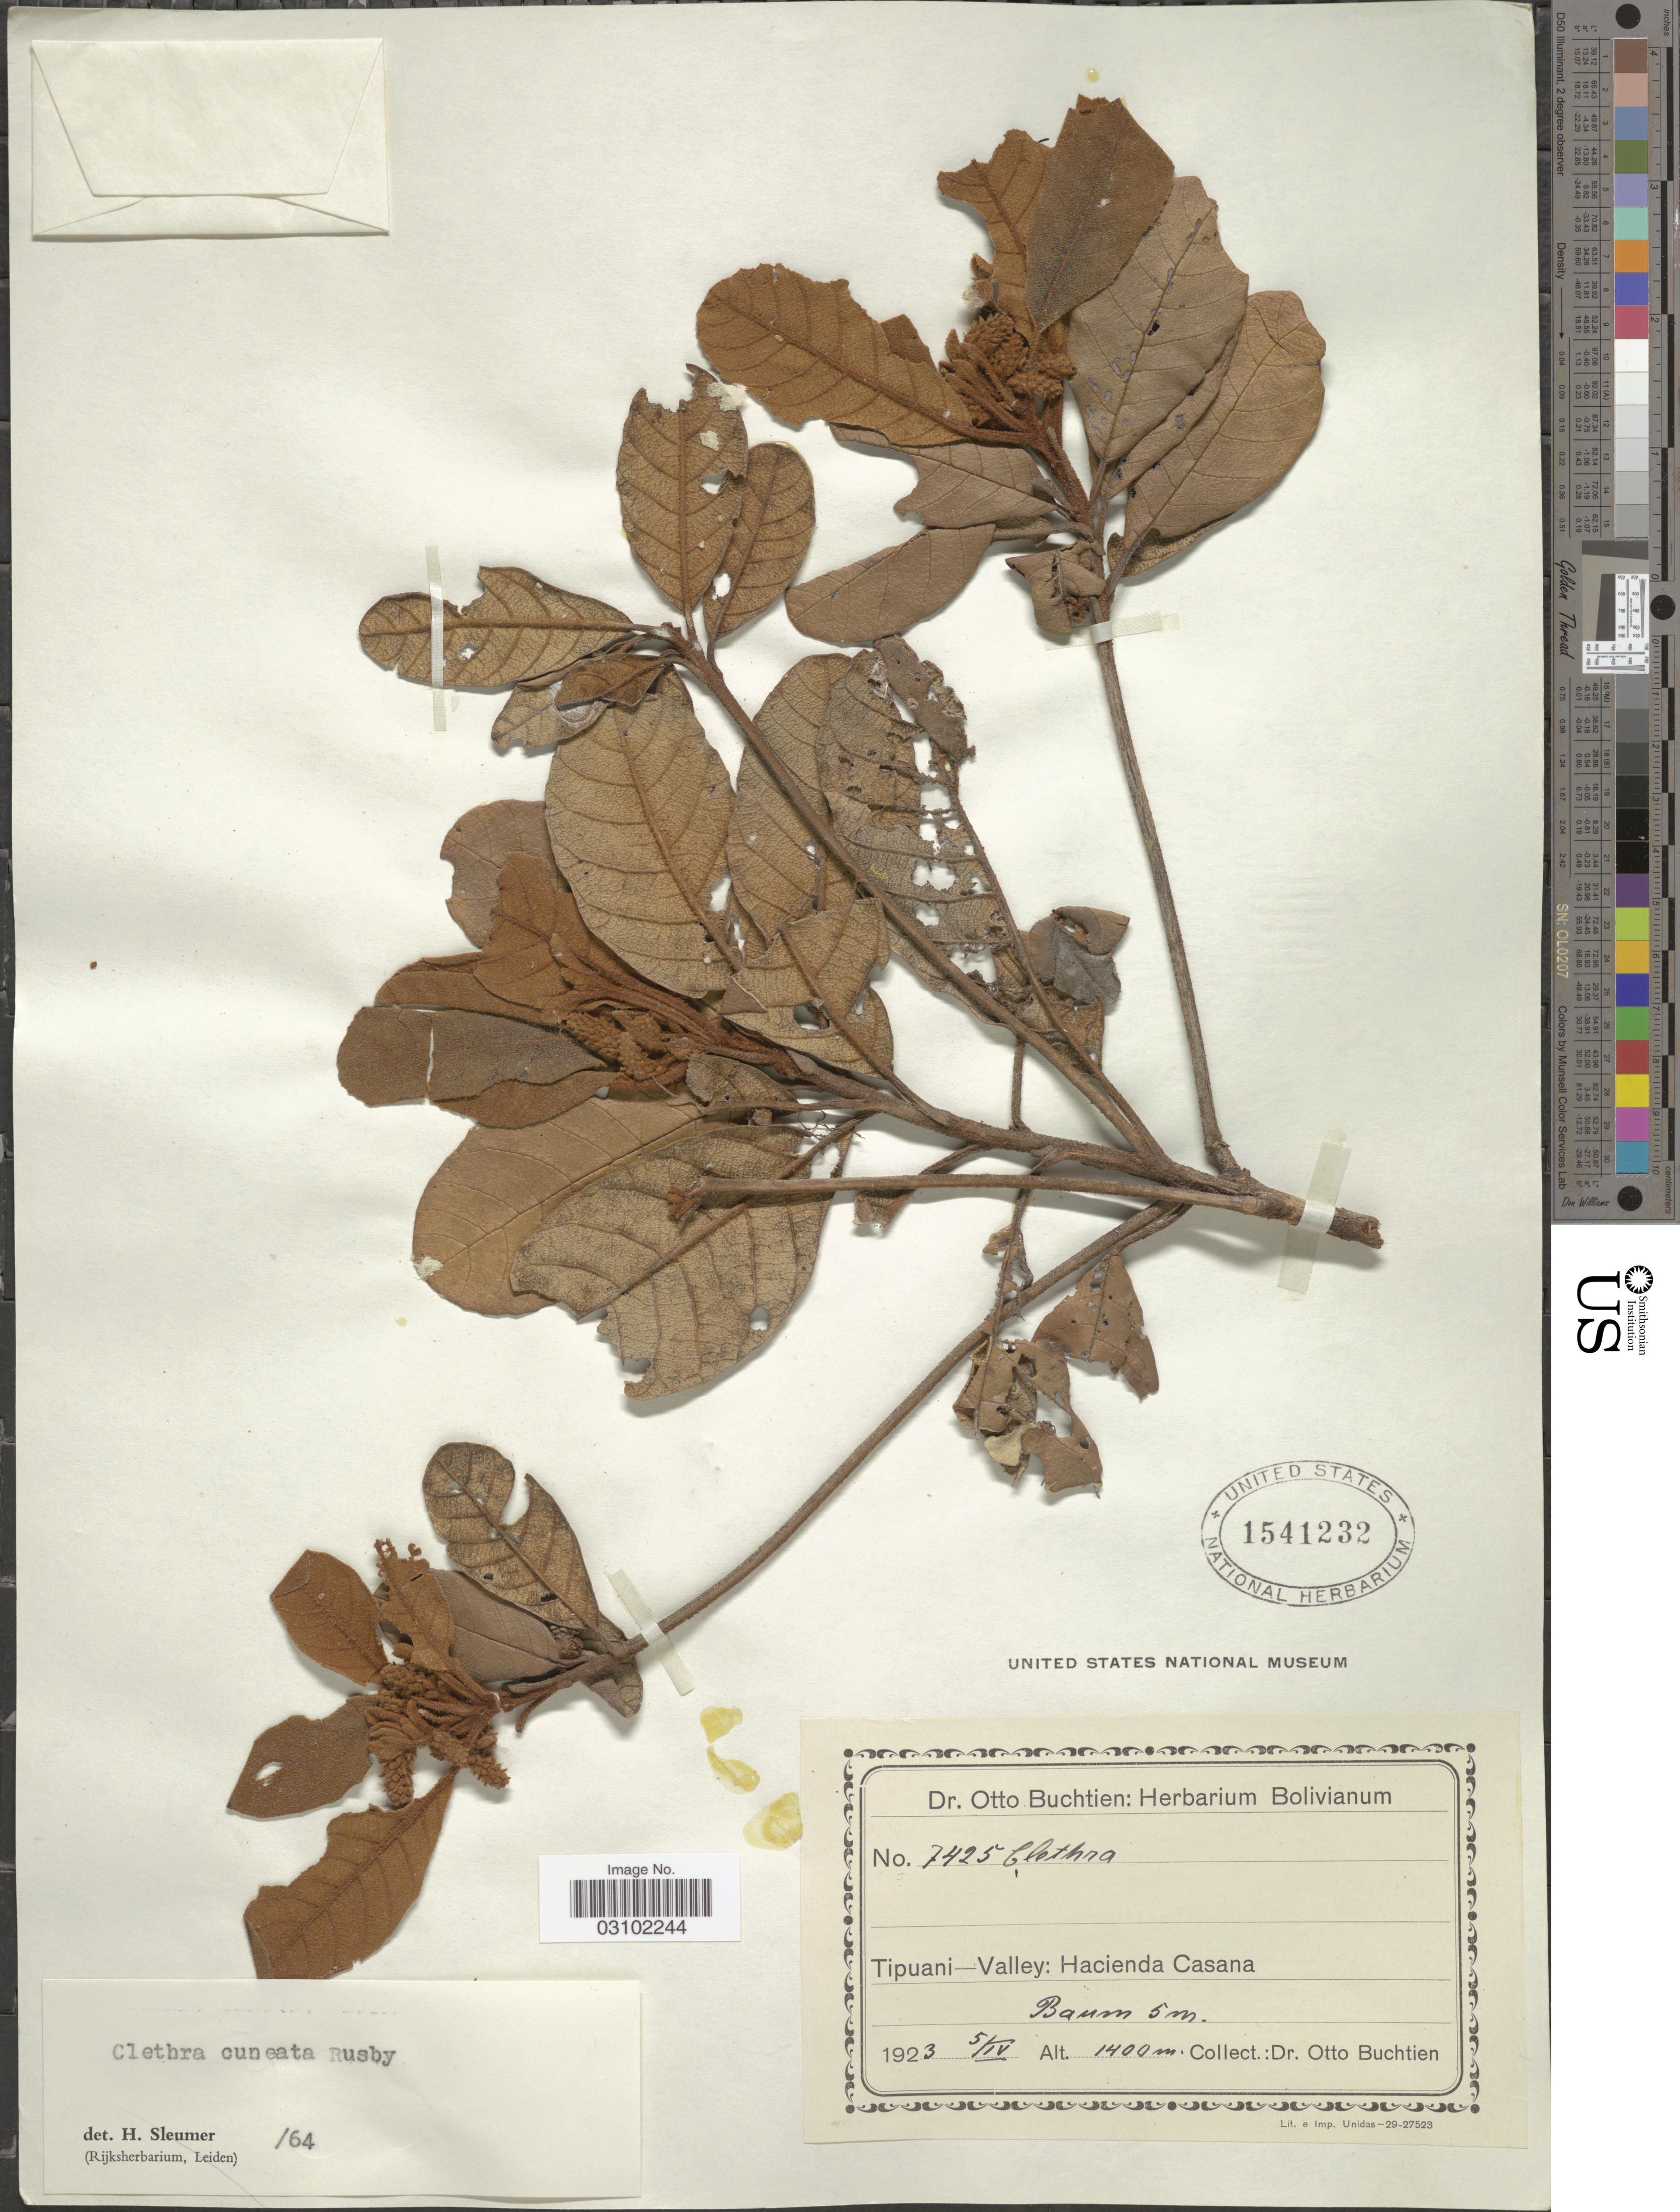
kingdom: Plantae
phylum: Tracheophyta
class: Magnoliopsida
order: Ericales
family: Clethraceae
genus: Clethra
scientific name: Clethra cuneata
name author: Rusby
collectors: O. Buchtien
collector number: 7425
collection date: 1923-04-05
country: Bolivia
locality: Tipuani-Valley: Hacienda Casana.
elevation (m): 1400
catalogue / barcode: US 1541232